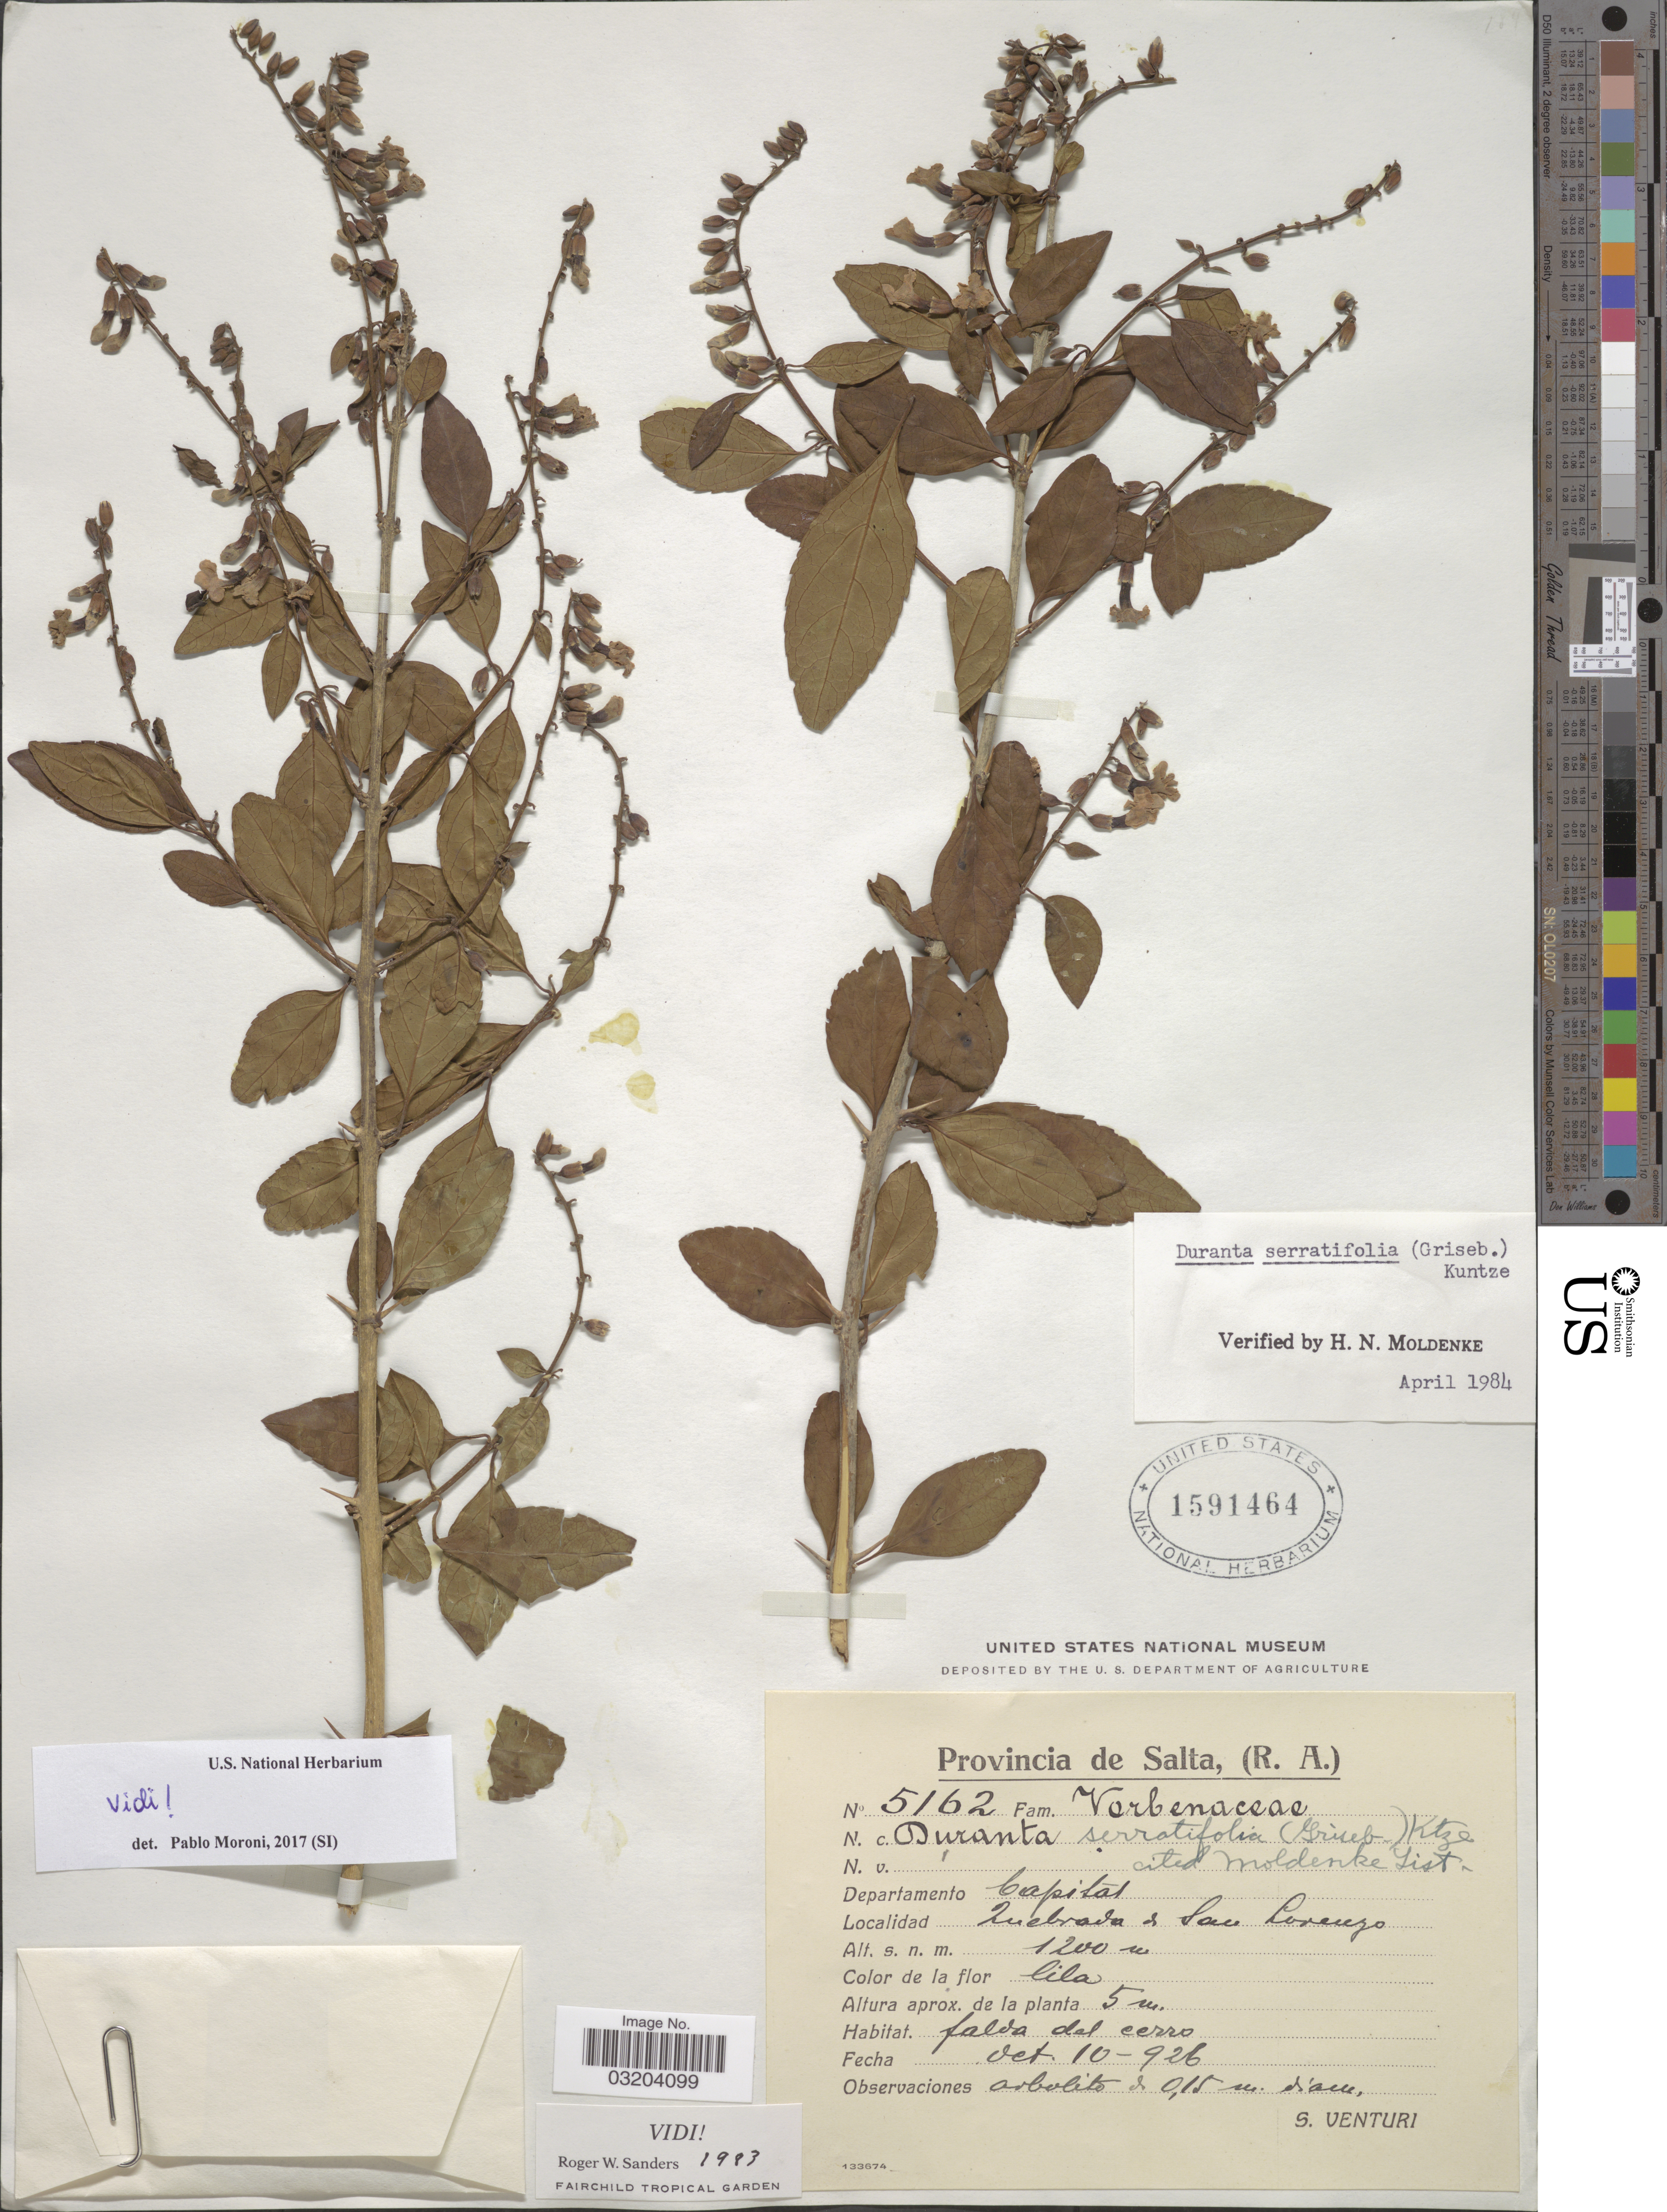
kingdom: Plantae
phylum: Tracheophyta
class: Magnoliopsida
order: Lamiales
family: Verbenaceae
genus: Duranta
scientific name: Duranta serratifolia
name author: (Griseb.) Kuntze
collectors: S. Venturi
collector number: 5162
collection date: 1926-10-10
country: Argentina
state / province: Salta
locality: Departamento Capital, Quebrada de San Lorenzo.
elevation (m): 1200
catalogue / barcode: US 1591464